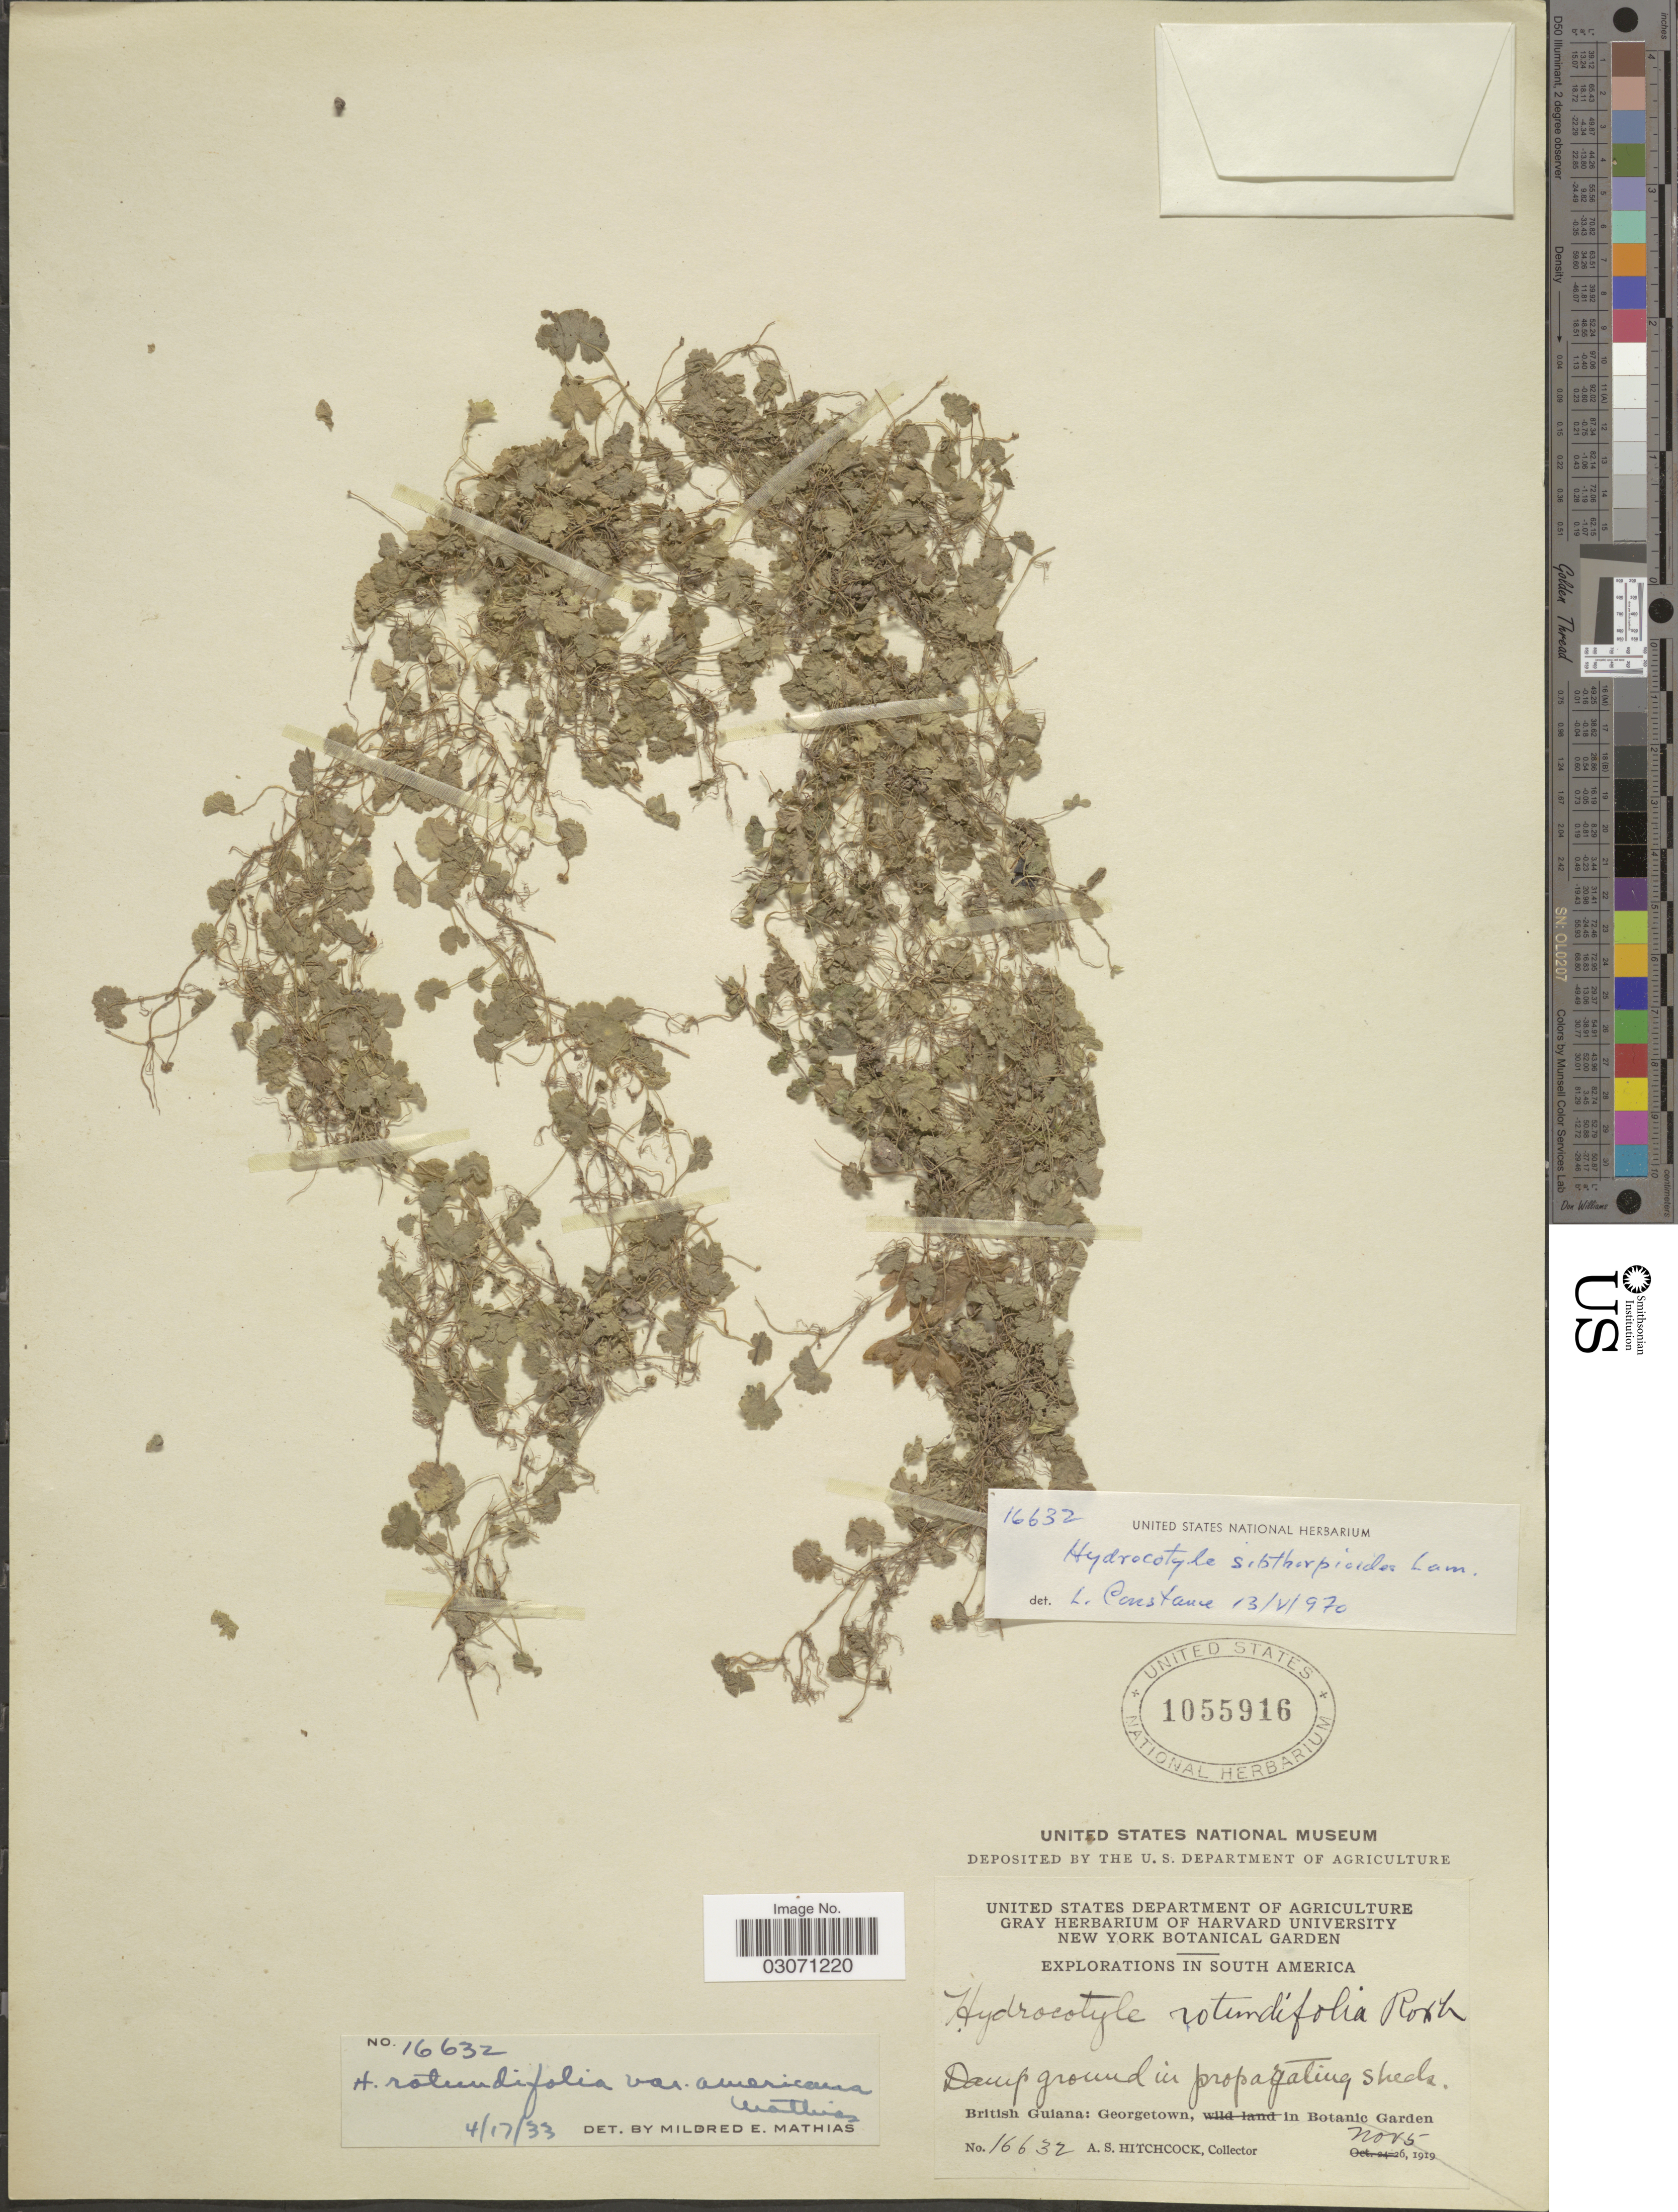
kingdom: Plantae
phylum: Tracheophyta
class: Magnoliopsida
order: Apiales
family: Araliaceae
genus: Hydrocotyle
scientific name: Hydrocotyle sibthorpioides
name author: Lam.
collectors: A. S. Hitchcock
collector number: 16632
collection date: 1919-11-05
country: Guyana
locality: Georgetown, in Botanic Garden.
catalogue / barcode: US 1055916